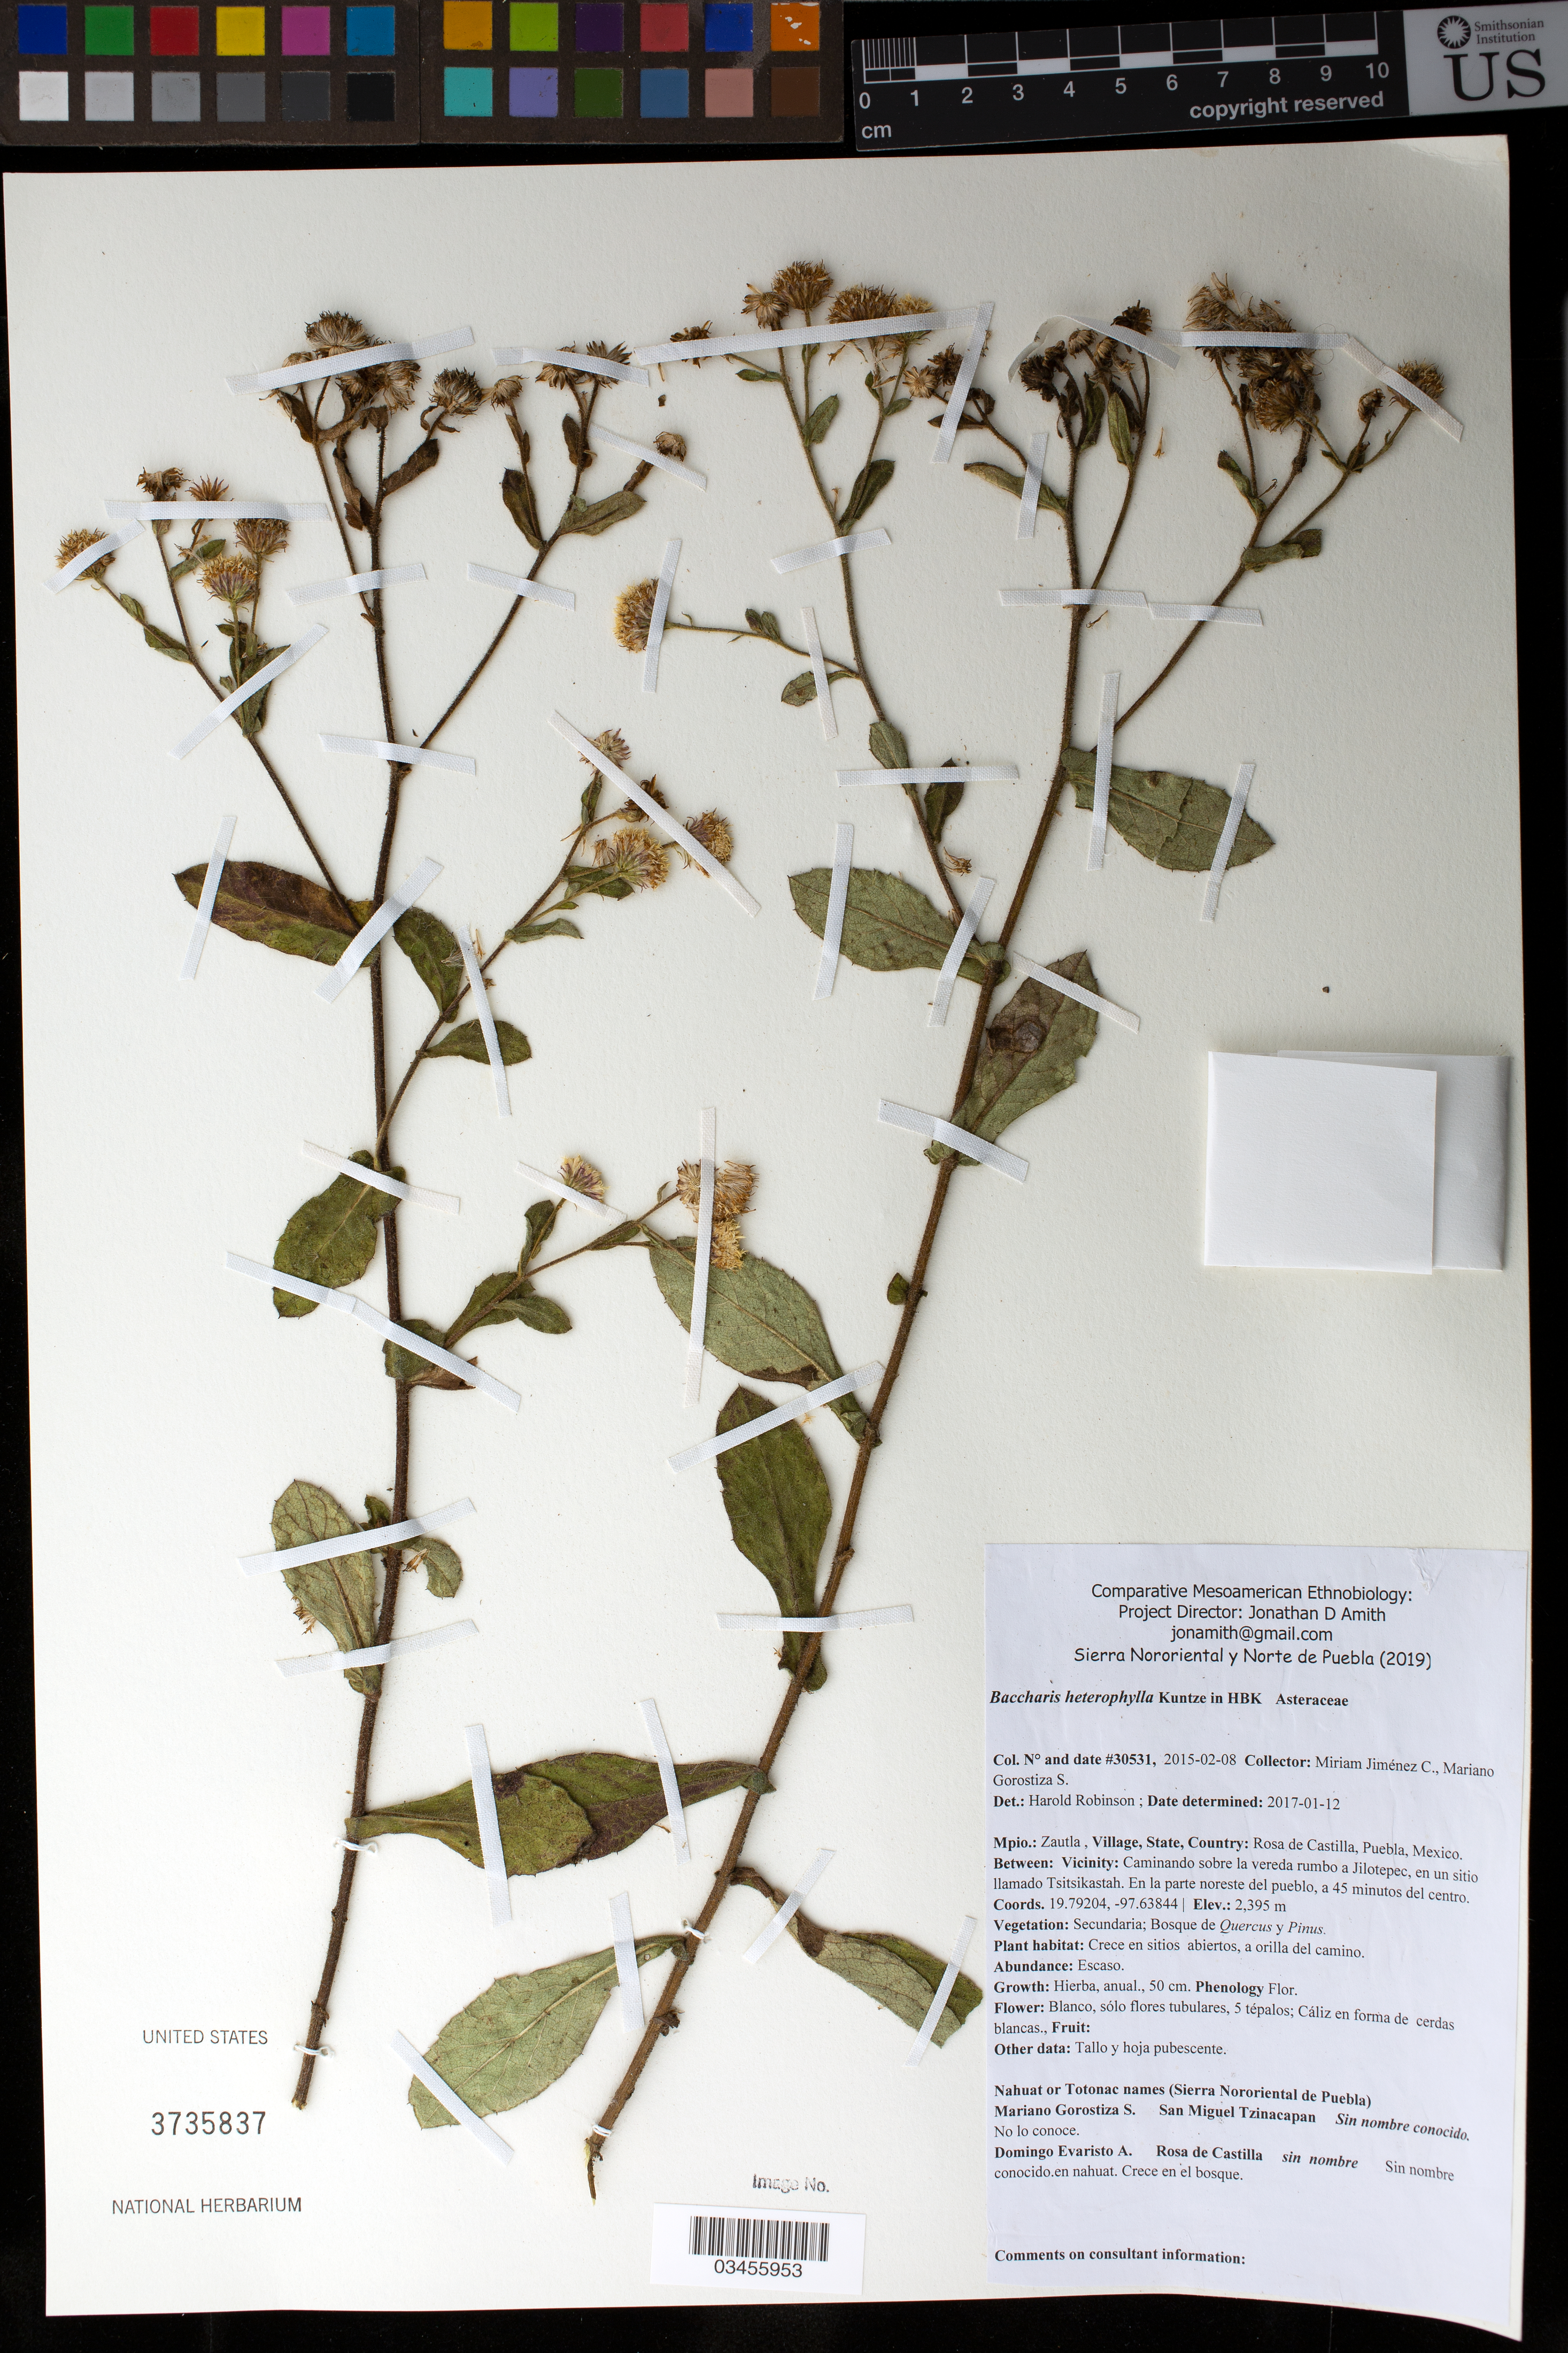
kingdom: Plantae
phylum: Tracheophyta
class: Magnoliopsida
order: Asterales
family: Asteraceae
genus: Baccharis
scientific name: Baccharis heterophylla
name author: Kunth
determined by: Robinson, Harold E., (US)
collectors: M. Jiménez Chimil & M. Gorostiza S.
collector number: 30531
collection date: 2015-02-08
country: México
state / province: Puebla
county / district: Zautla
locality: PUEBLO: Rosa de Castilla; LOCALIDAD EXACTA: Caminando sobre la vereda rumbo a Jilotepec, en un sitio llamado Tsitsikastah. En la parte noreste del pueblo, a 45 minutos del centro.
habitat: Bosque de Quercus y Pinus | En sitios abiertos, a orilla del camino.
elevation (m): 2395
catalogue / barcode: US 3735837